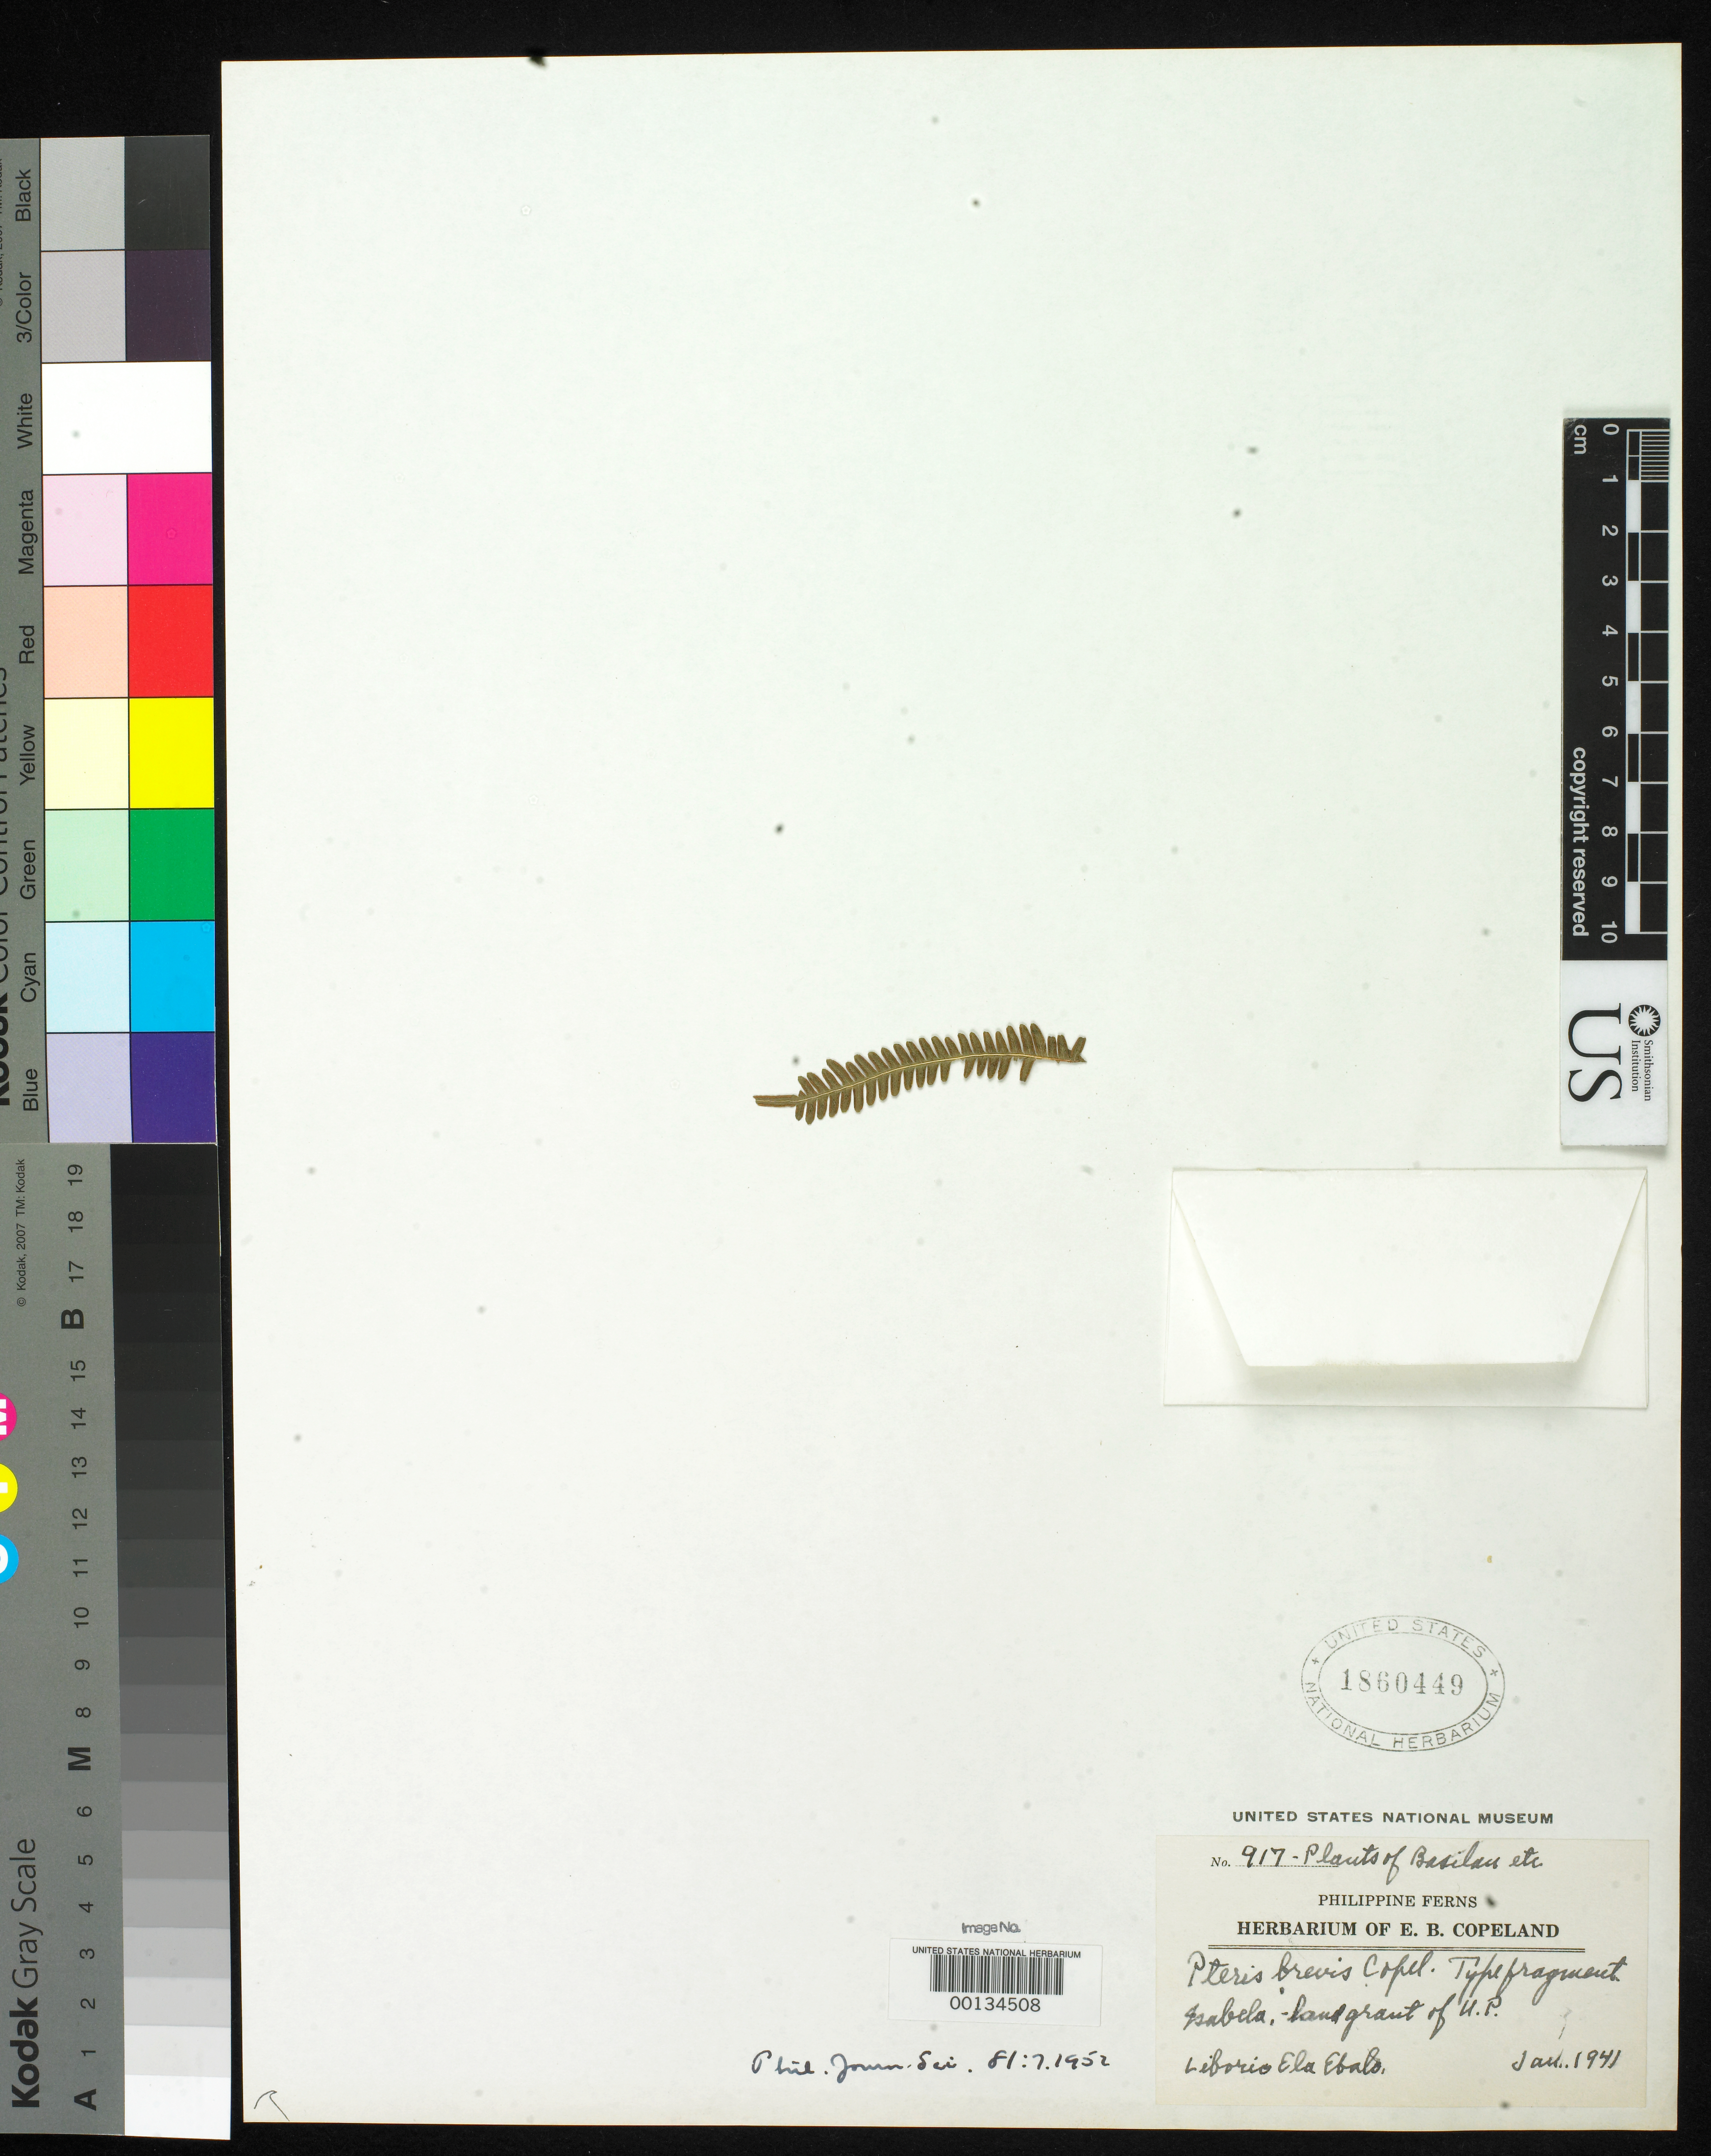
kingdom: Plantae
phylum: Tracheophyta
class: Polypodiopsida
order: Polypodiales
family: Pteridaceae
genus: Pteris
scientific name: Pteris brevis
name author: Copel.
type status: Isotype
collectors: L. Ebalo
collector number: Bur. Sci. 917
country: Philippines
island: Basilan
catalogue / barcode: US 1860449